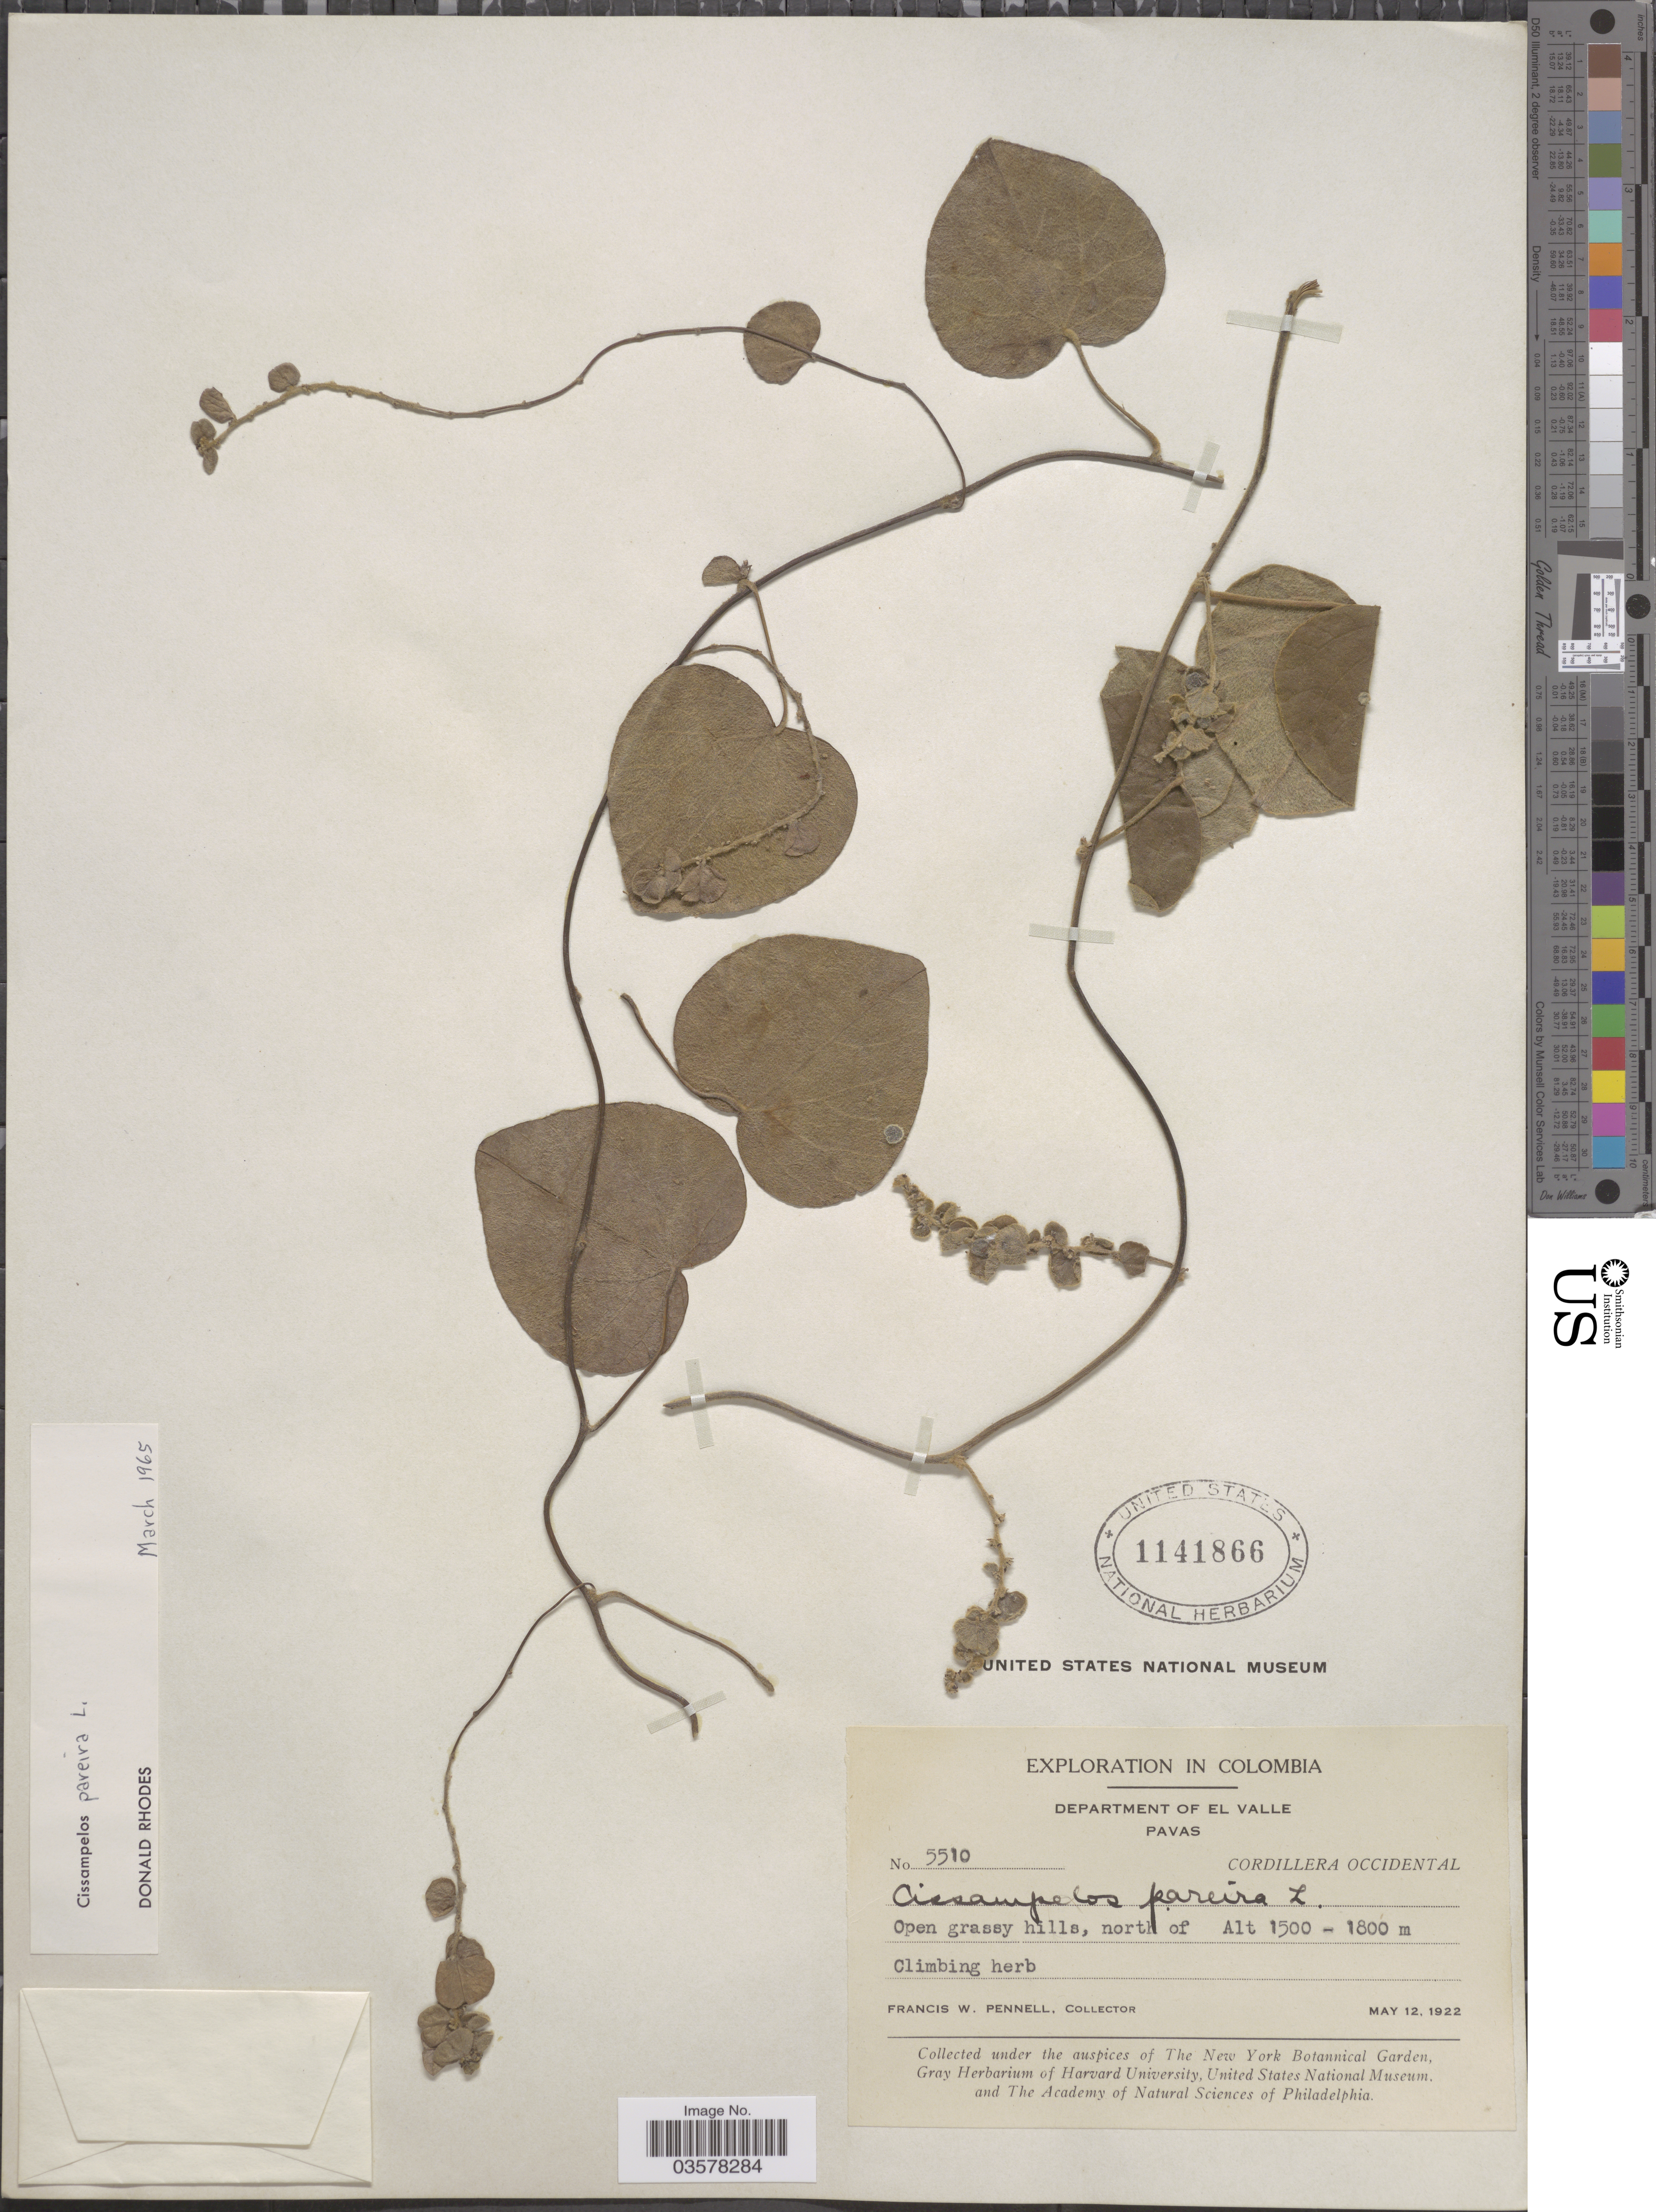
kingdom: Plantae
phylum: Tracheophyta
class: Magnoliopsida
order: Ranunculales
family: Menispermaceae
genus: Cissampelos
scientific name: Cissampelos pareira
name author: L.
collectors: F. W. Pennell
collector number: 5510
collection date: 1922-05-12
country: Colombia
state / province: Valle del Cauca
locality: Department of El Valle, Pavas. Cordillera Occidental. Open grassy hills, north of.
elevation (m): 1500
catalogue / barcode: US 1141866